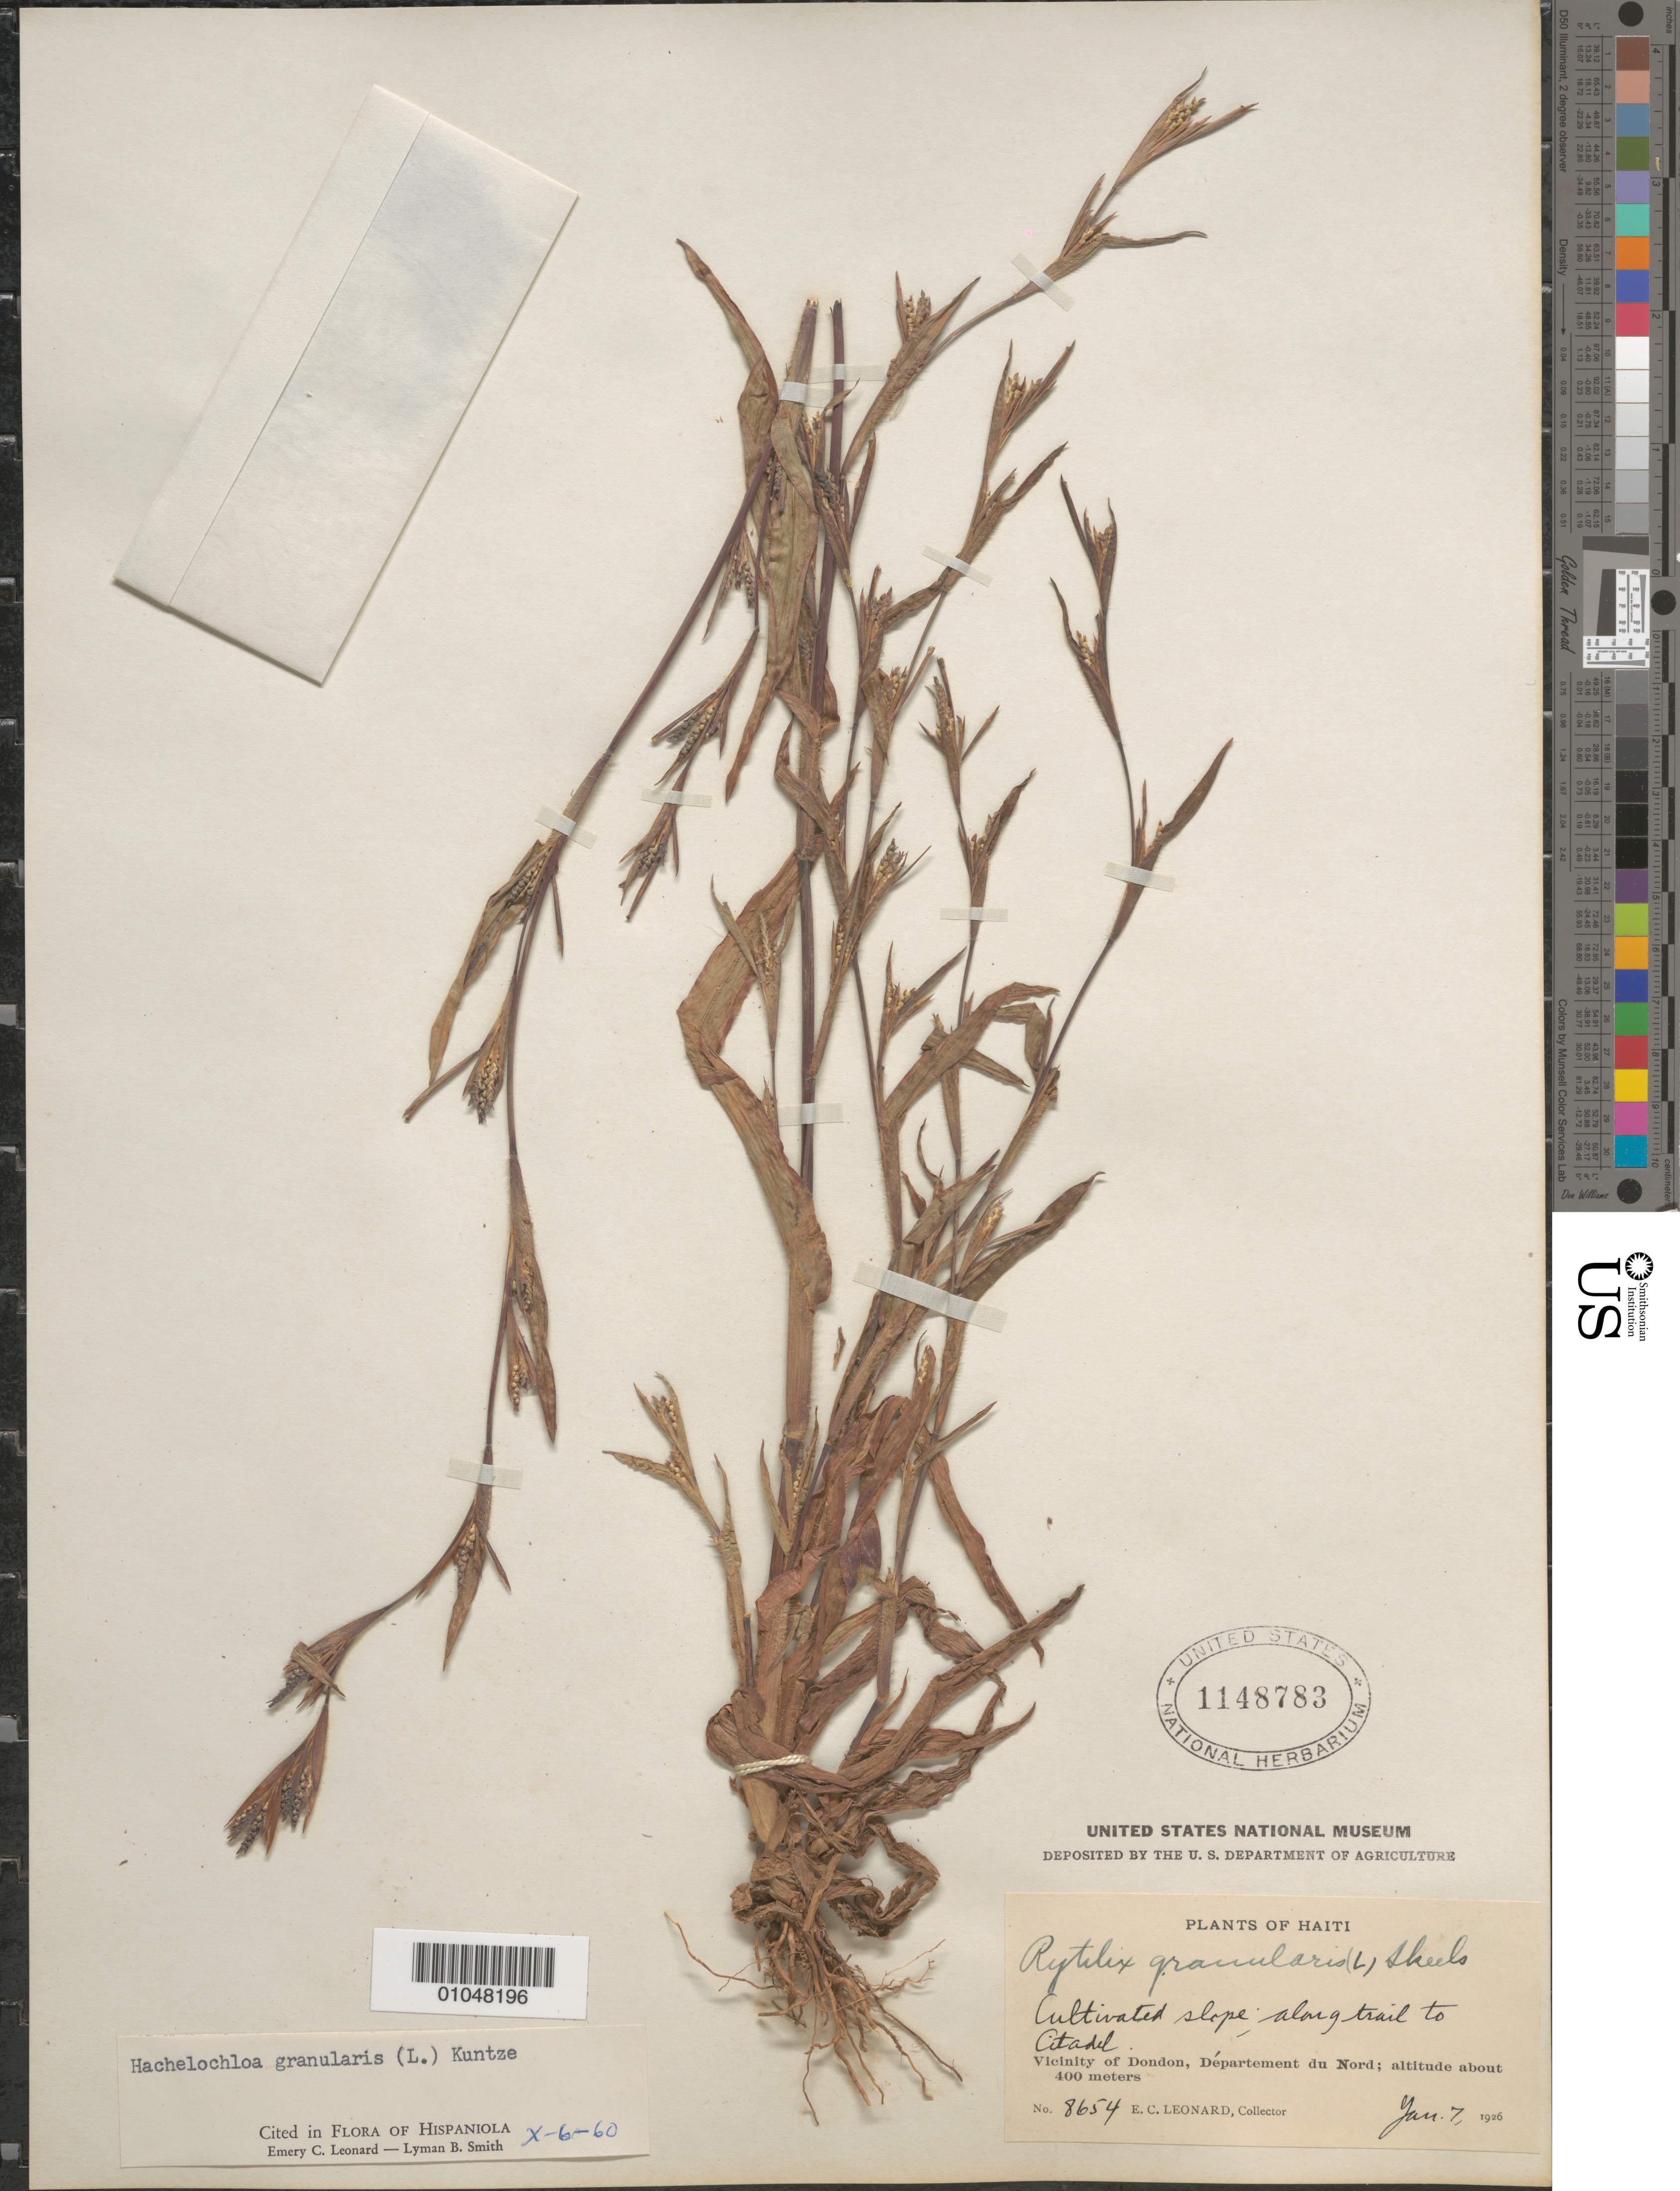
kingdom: Plantae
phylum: Tracheophyta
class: Liliopsida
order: Poales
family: Poaceae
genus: Hackelochloa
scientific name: Hackelochloa granularis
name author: (L.) Kuntze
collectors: E. C. Leonard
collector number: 8654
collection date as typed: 07 Jan 1926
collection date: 1926-01-07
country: Haiti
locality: Vic of Dondon, Dept. du Nord, along trail to citadel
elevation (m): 400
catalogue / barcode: US 1148783